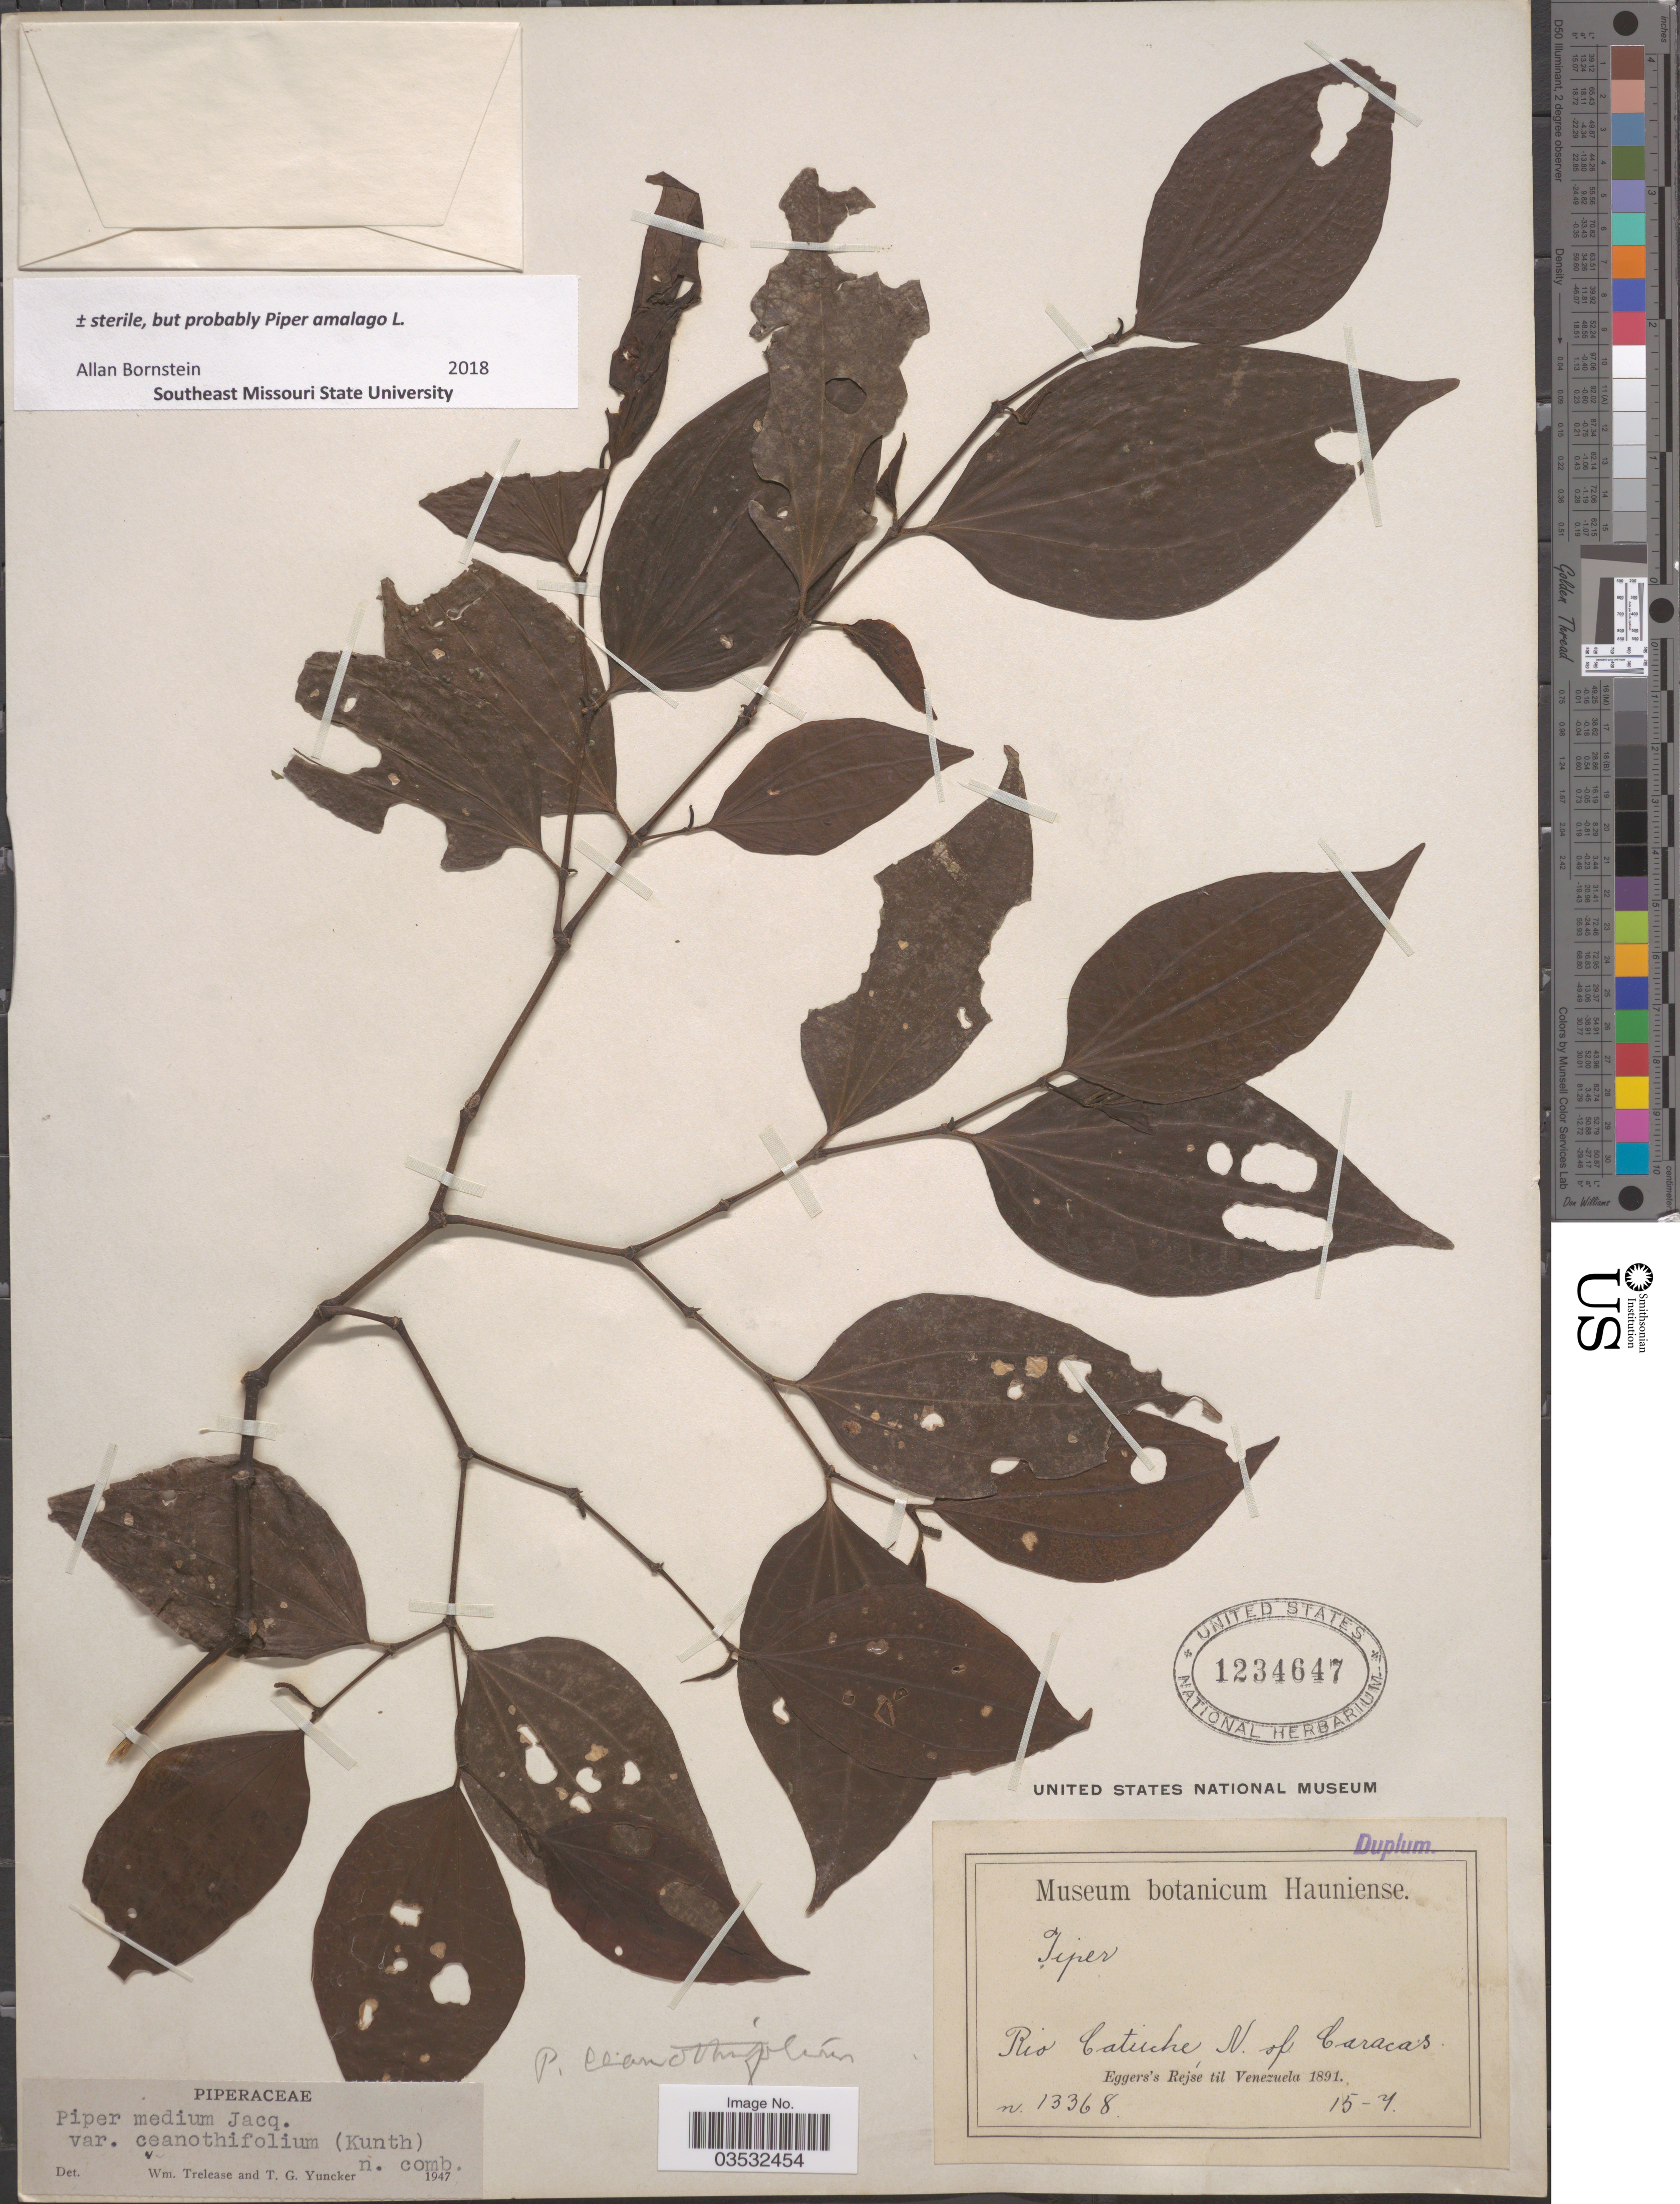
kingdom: Plantae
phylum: Tracheophyta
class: Magnoliopsida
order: Piperales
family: Piperaceae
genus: Piper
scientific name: Piper amalago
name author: L.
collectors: -. Eggers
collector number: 13368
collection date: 1891-04-15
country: Venezuela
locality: Rio Catuche, N. of Caracas.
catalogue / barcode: US 1234647